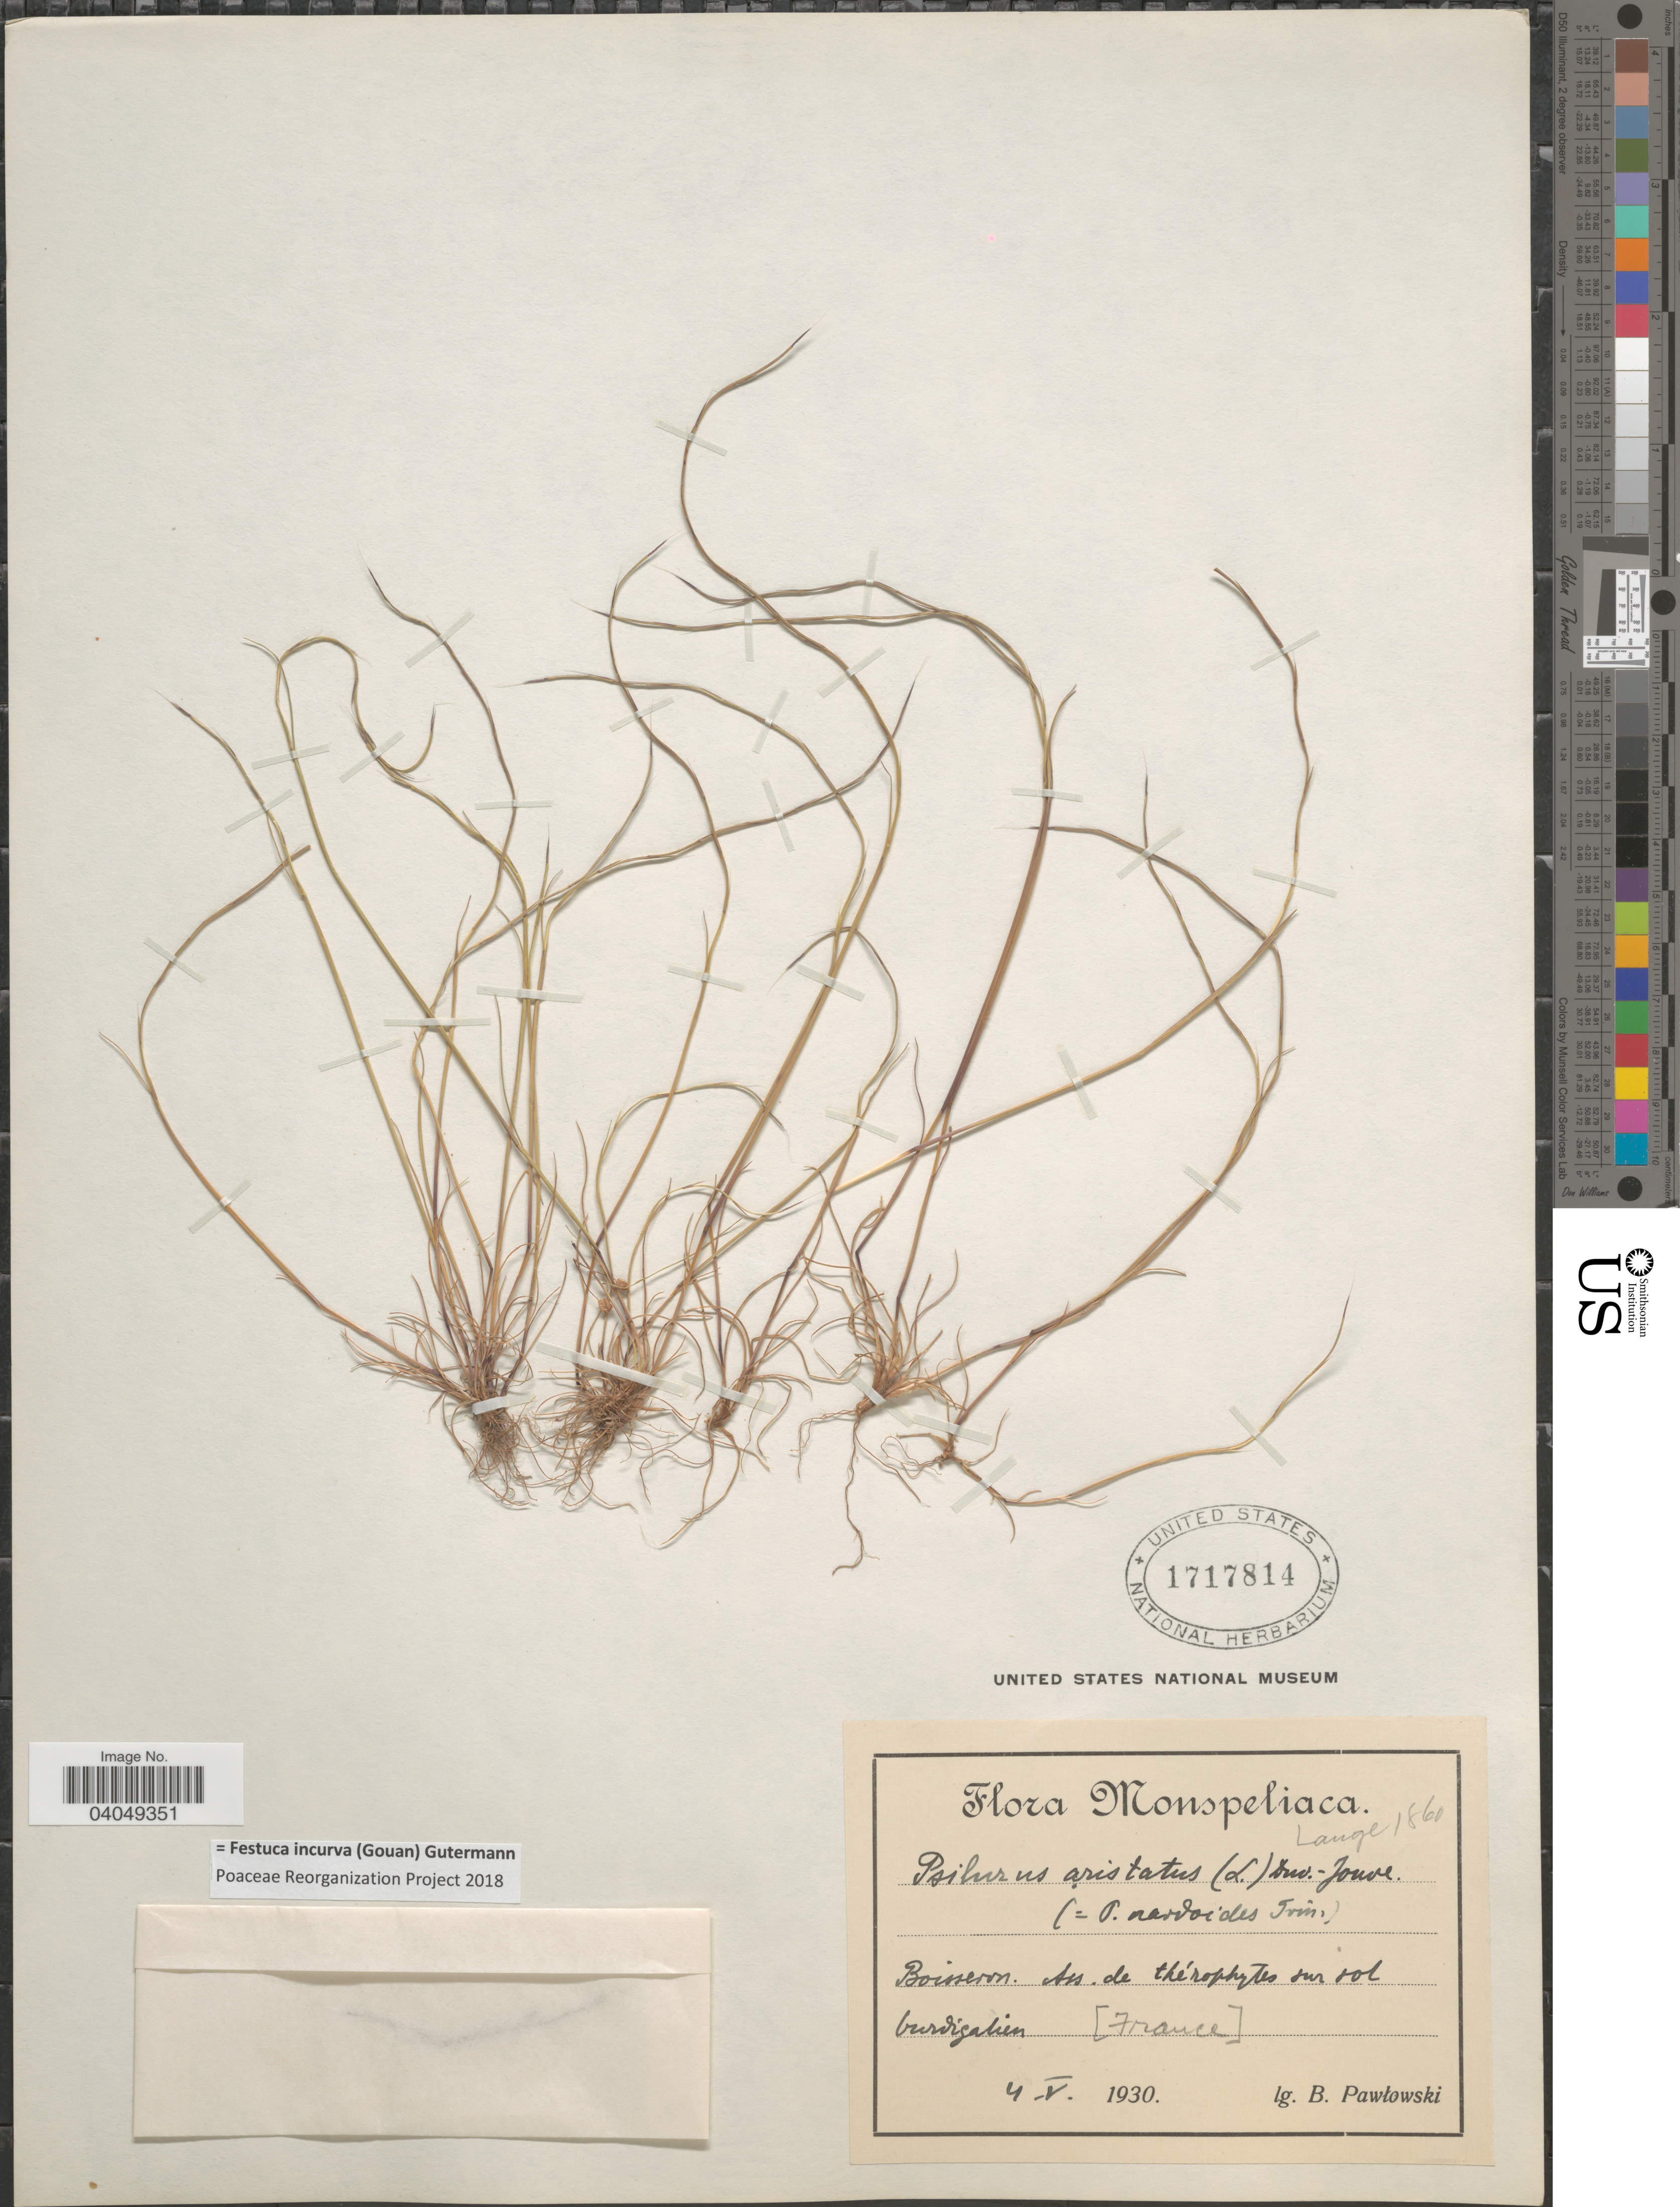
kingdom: Plantae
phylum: Tracheophyta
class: Liliopsida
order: Poales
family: Poaceae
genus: Festuca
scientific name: Festuca incurva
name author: (Gouan) Gutermann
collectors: B. Pawlowski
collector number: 1860 ?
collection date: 1930-05-04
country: France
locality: Monspeliaca. Boisseron. Ass. de thérophytes sur sol burdigalien.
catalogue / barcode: US 1717814